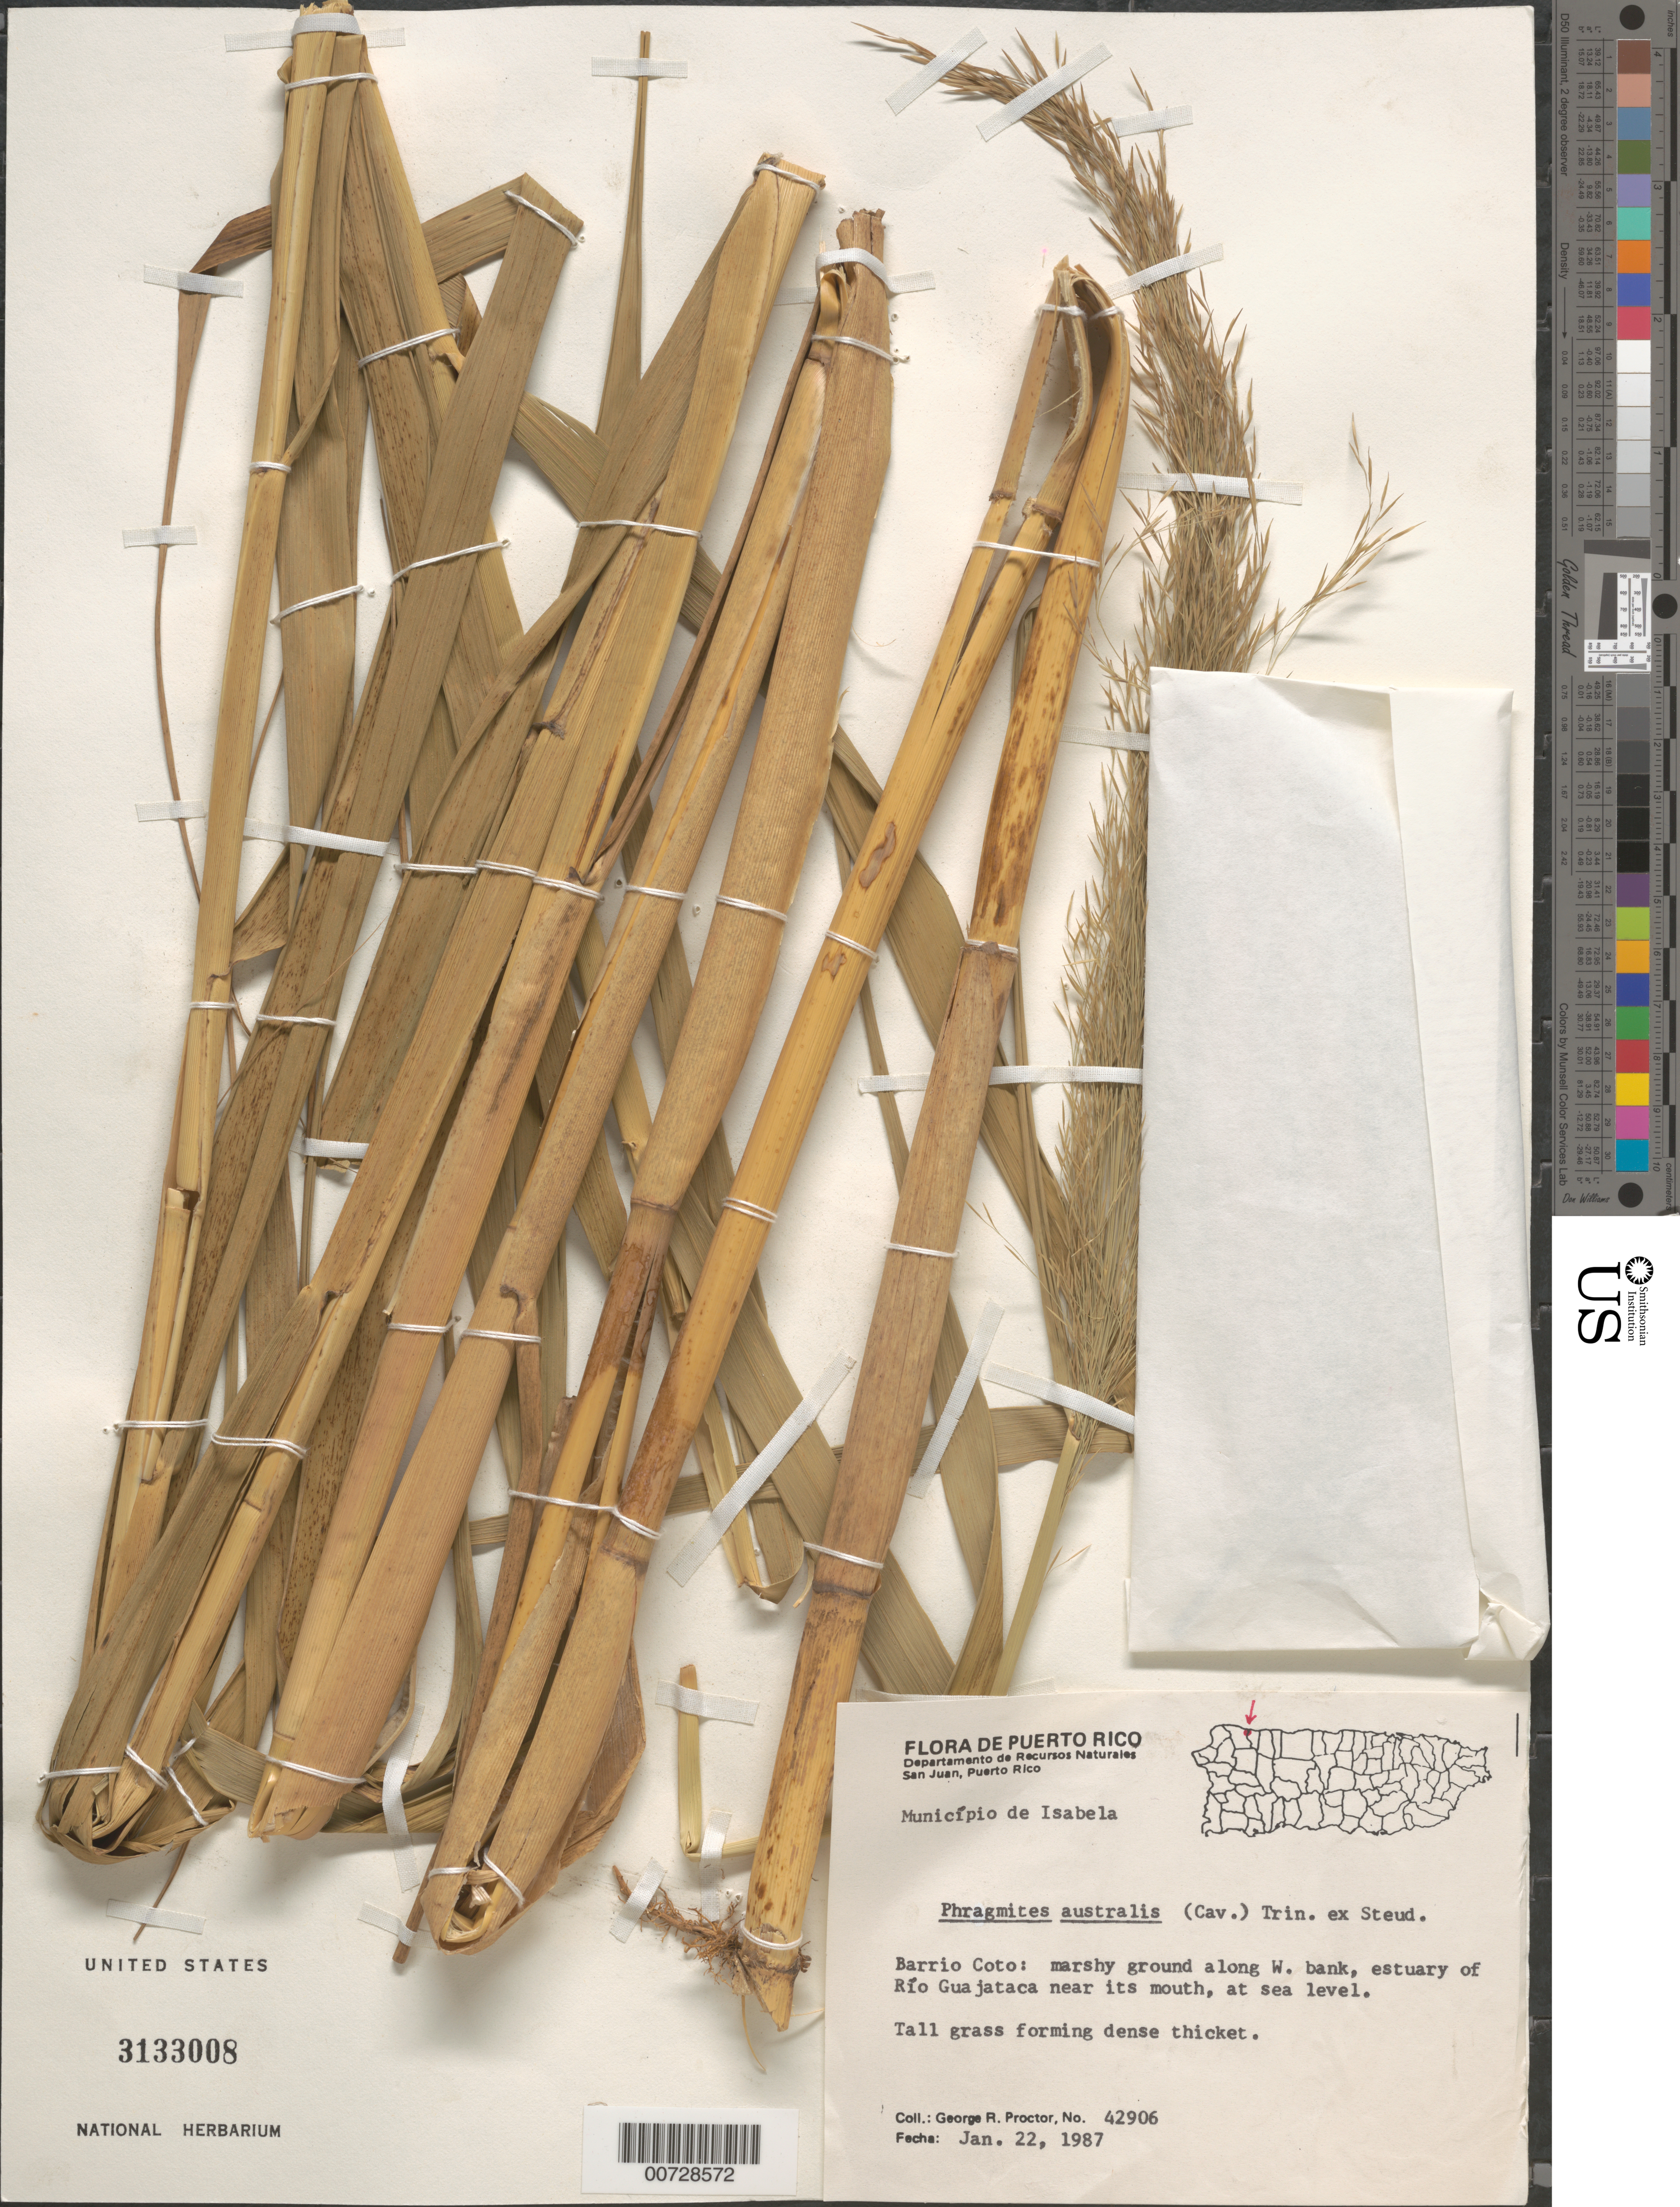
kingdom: Plantae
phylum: Tracheophyta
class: Liliopsida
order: Poales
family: Poaceae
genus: Phragmites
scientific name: Phragmites australis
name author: (Cav.) Trin. ex Steud.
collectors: G. R. Proctor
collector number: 42906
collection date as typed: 22 Jan 1987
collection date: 1987-01-22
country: Puerto Rico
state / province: Isabela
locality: Mun. Isabela, Barrio Coto: marshy ground along W bank, estuary of Río Guajataca near its mouth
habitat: Dense thicket; marshy ground along bank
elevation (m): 0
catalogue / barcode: US 3133008